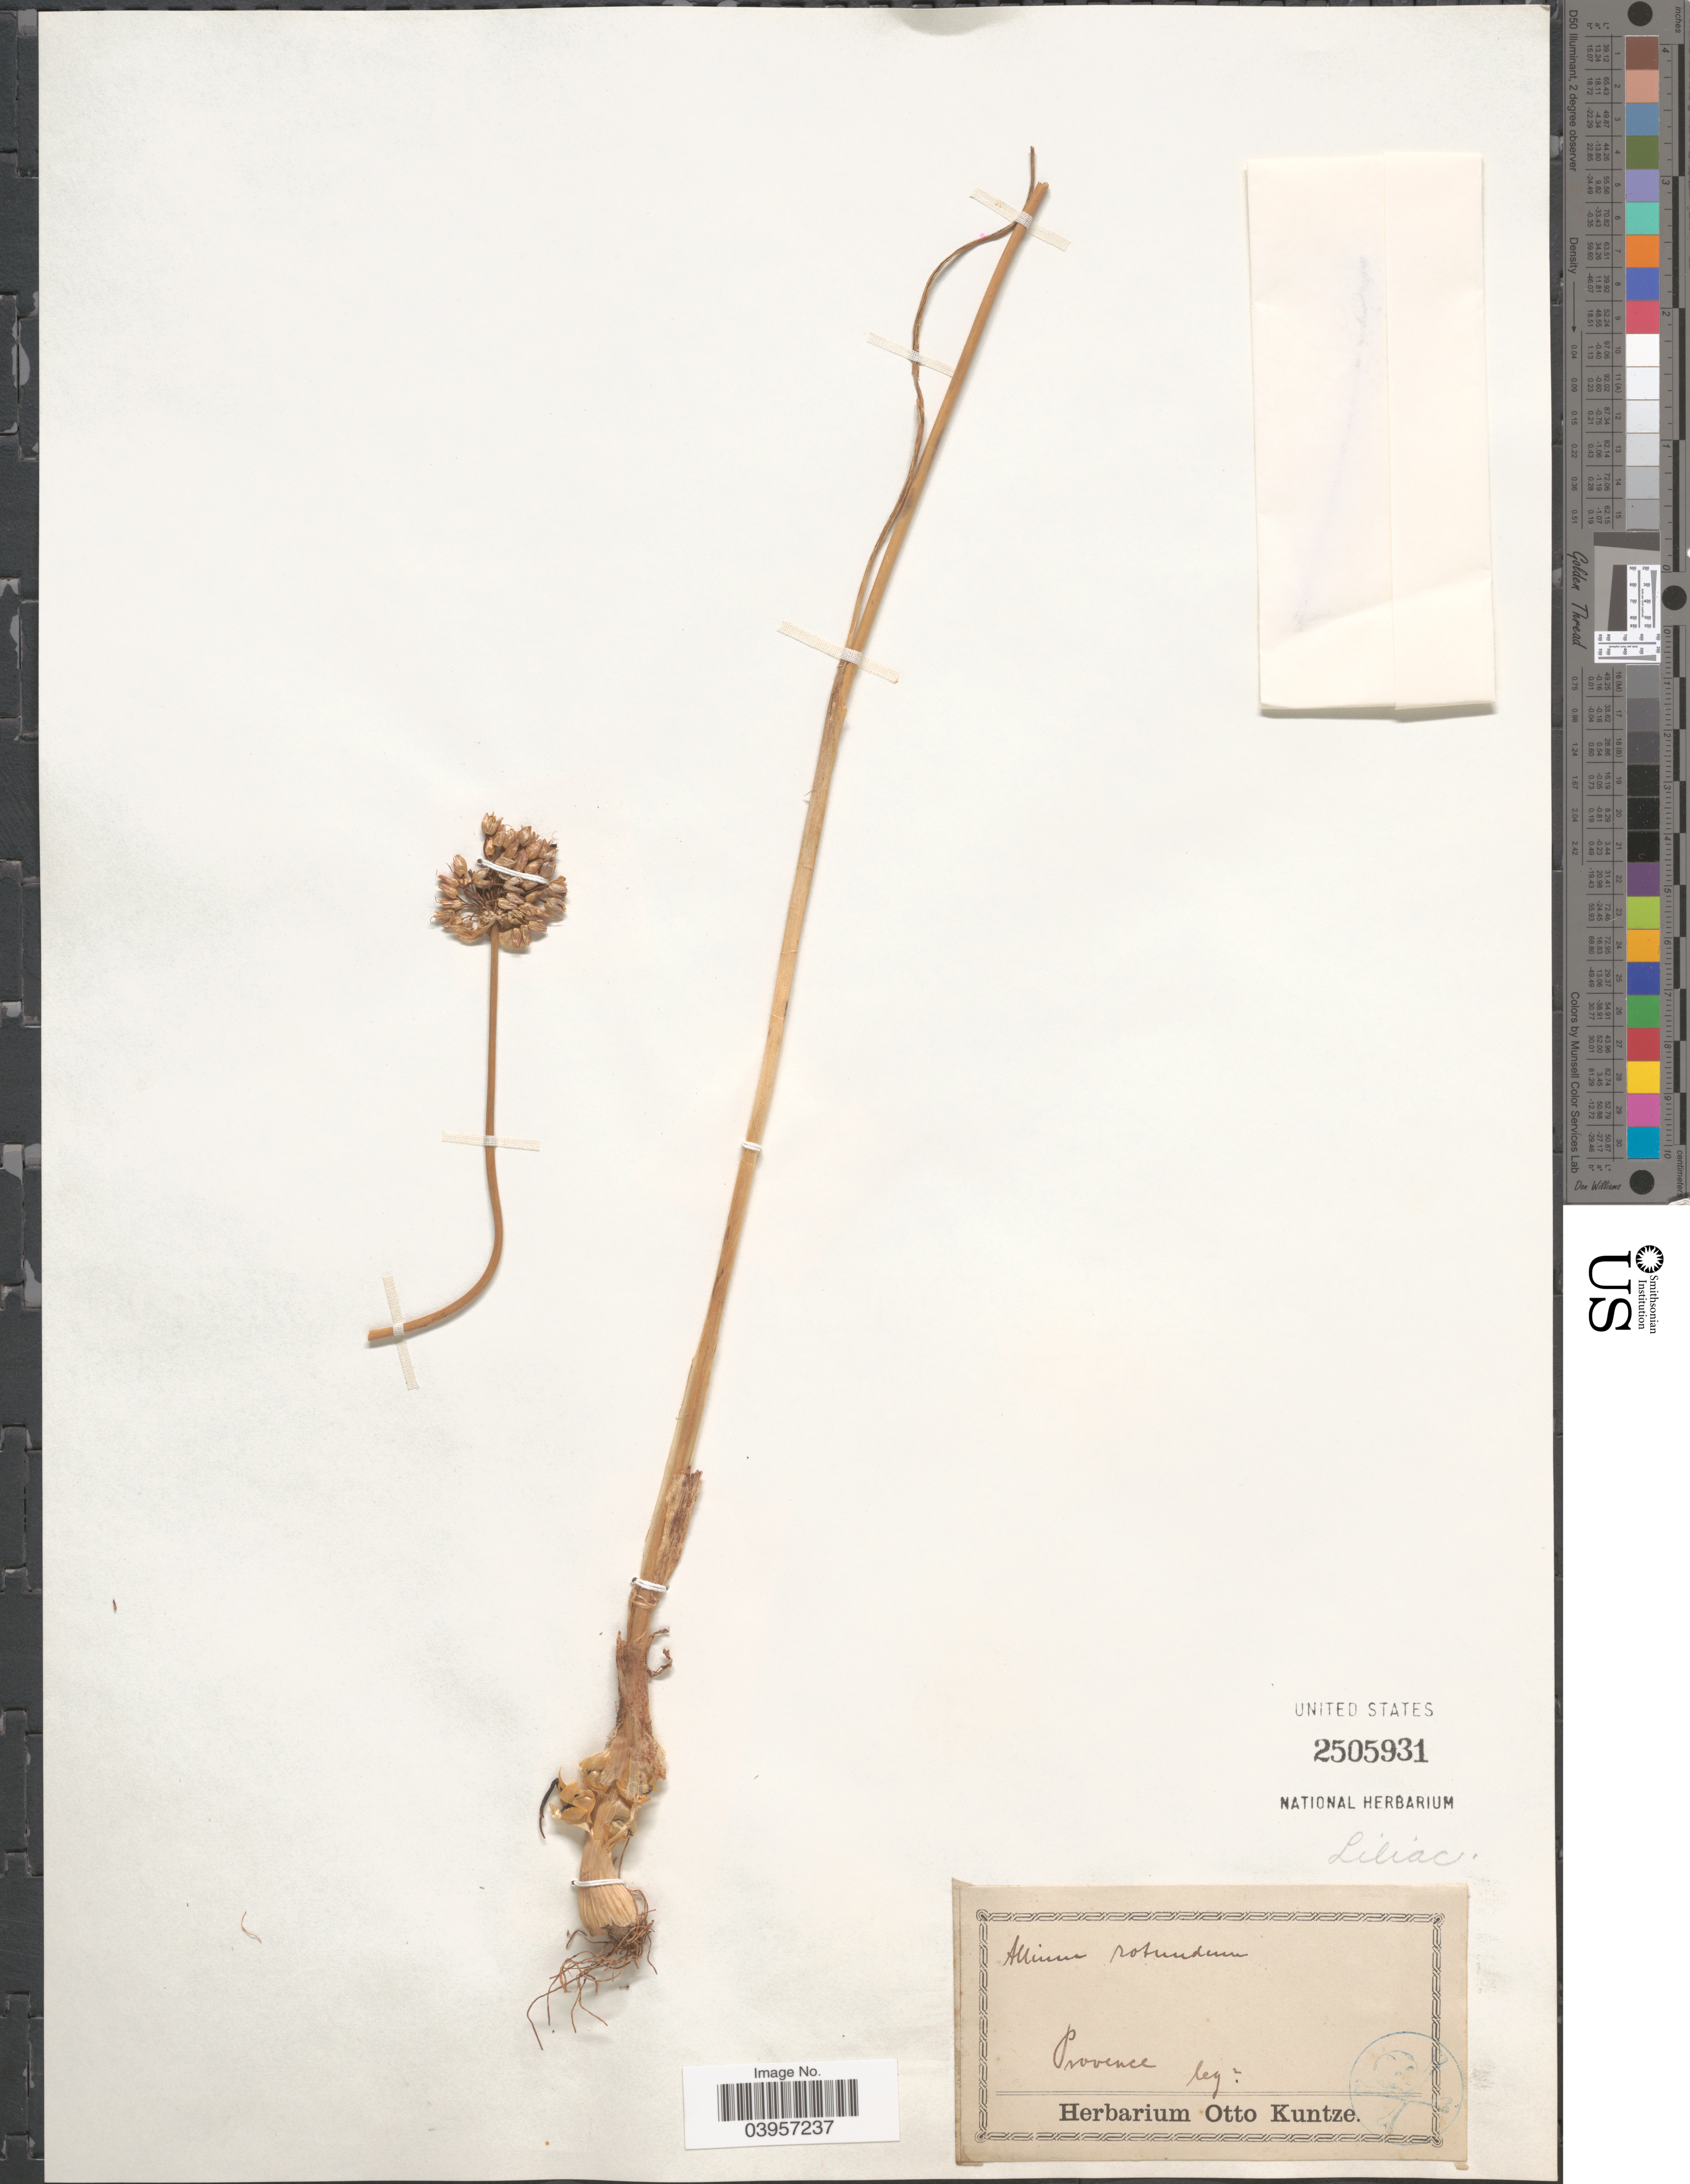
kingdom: Plantae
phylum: Tracheophyta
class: Liliopsida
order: Asparagales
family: Amaryllidaceae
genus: Allium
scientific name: Allium rotundum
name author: L.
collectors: ex herb. Otto Kuntze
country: France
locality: Provence.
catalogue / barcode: US 2505931